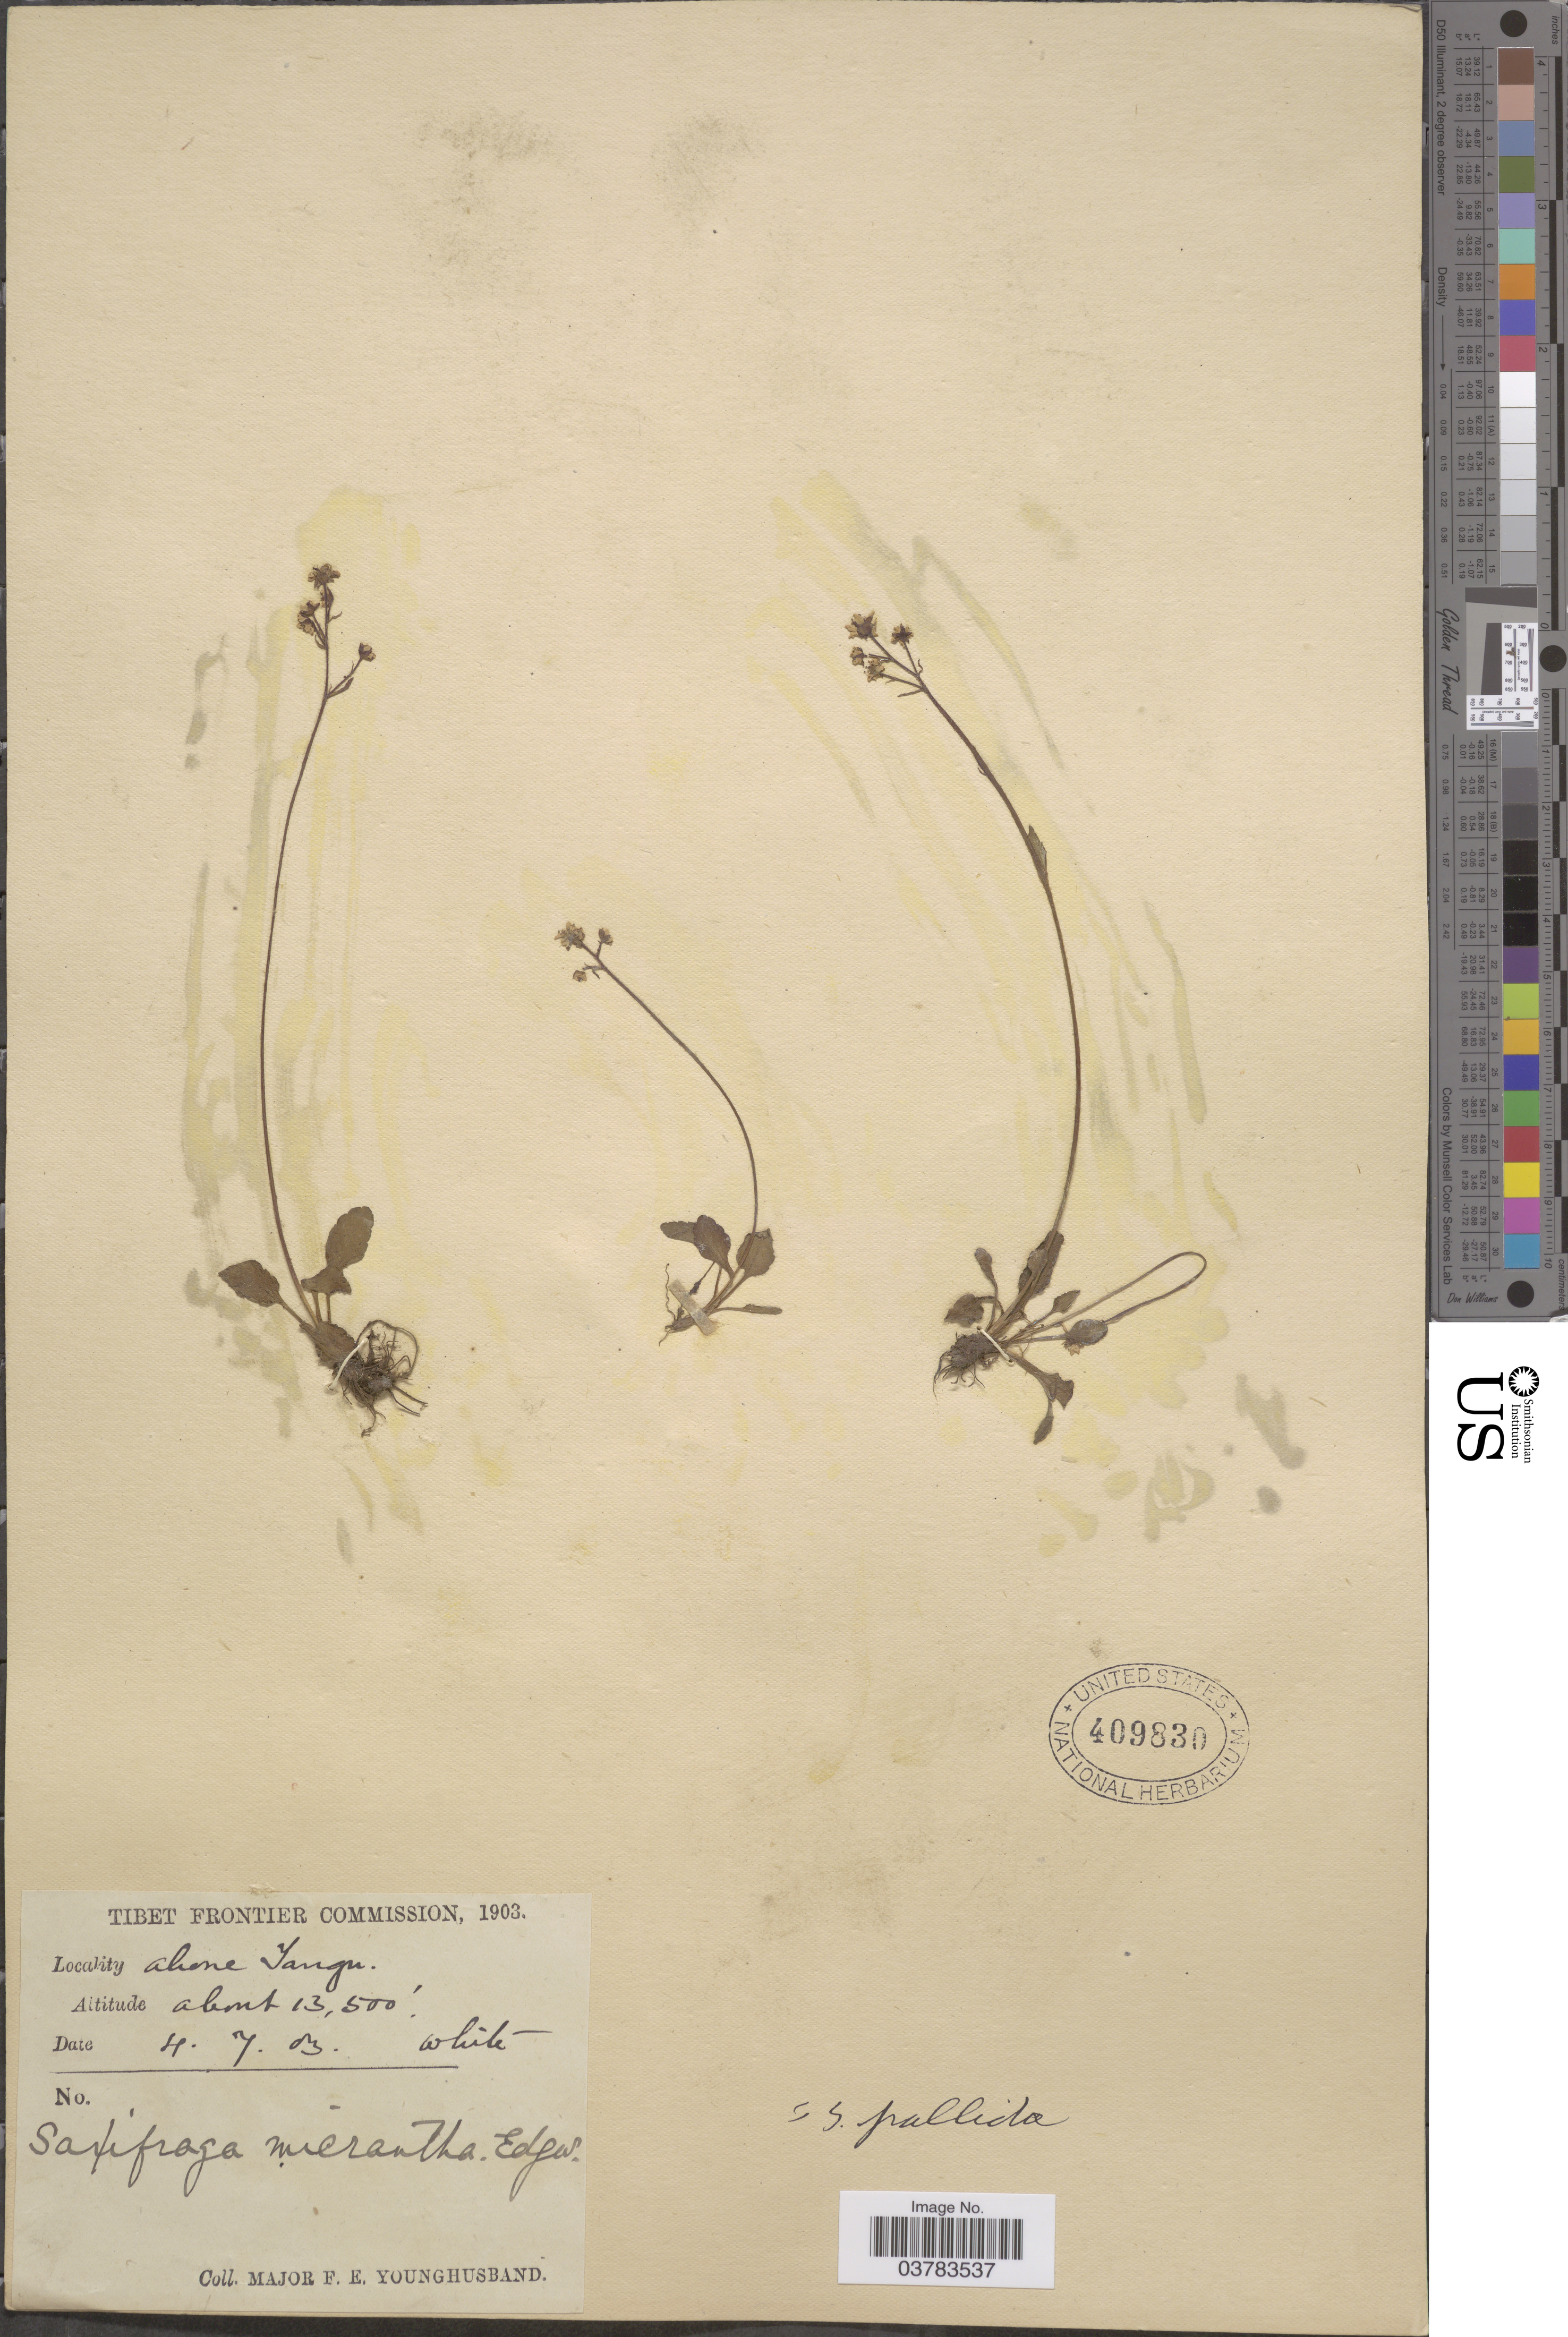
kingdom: Plantae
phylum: Tracheophyta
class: Magnoliopsida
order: Saxifragales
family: Saxifragaceae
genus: Micranthes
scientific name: Micranthes pallida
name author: (Wall. ex Ser.) Losinsk.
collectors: F. Younghusband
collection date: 1903-07-04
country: China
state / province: Xizang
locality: Tibet Frontier Commission, 1903. Ahove Tangu.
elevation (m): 4115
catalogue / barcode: US 409830